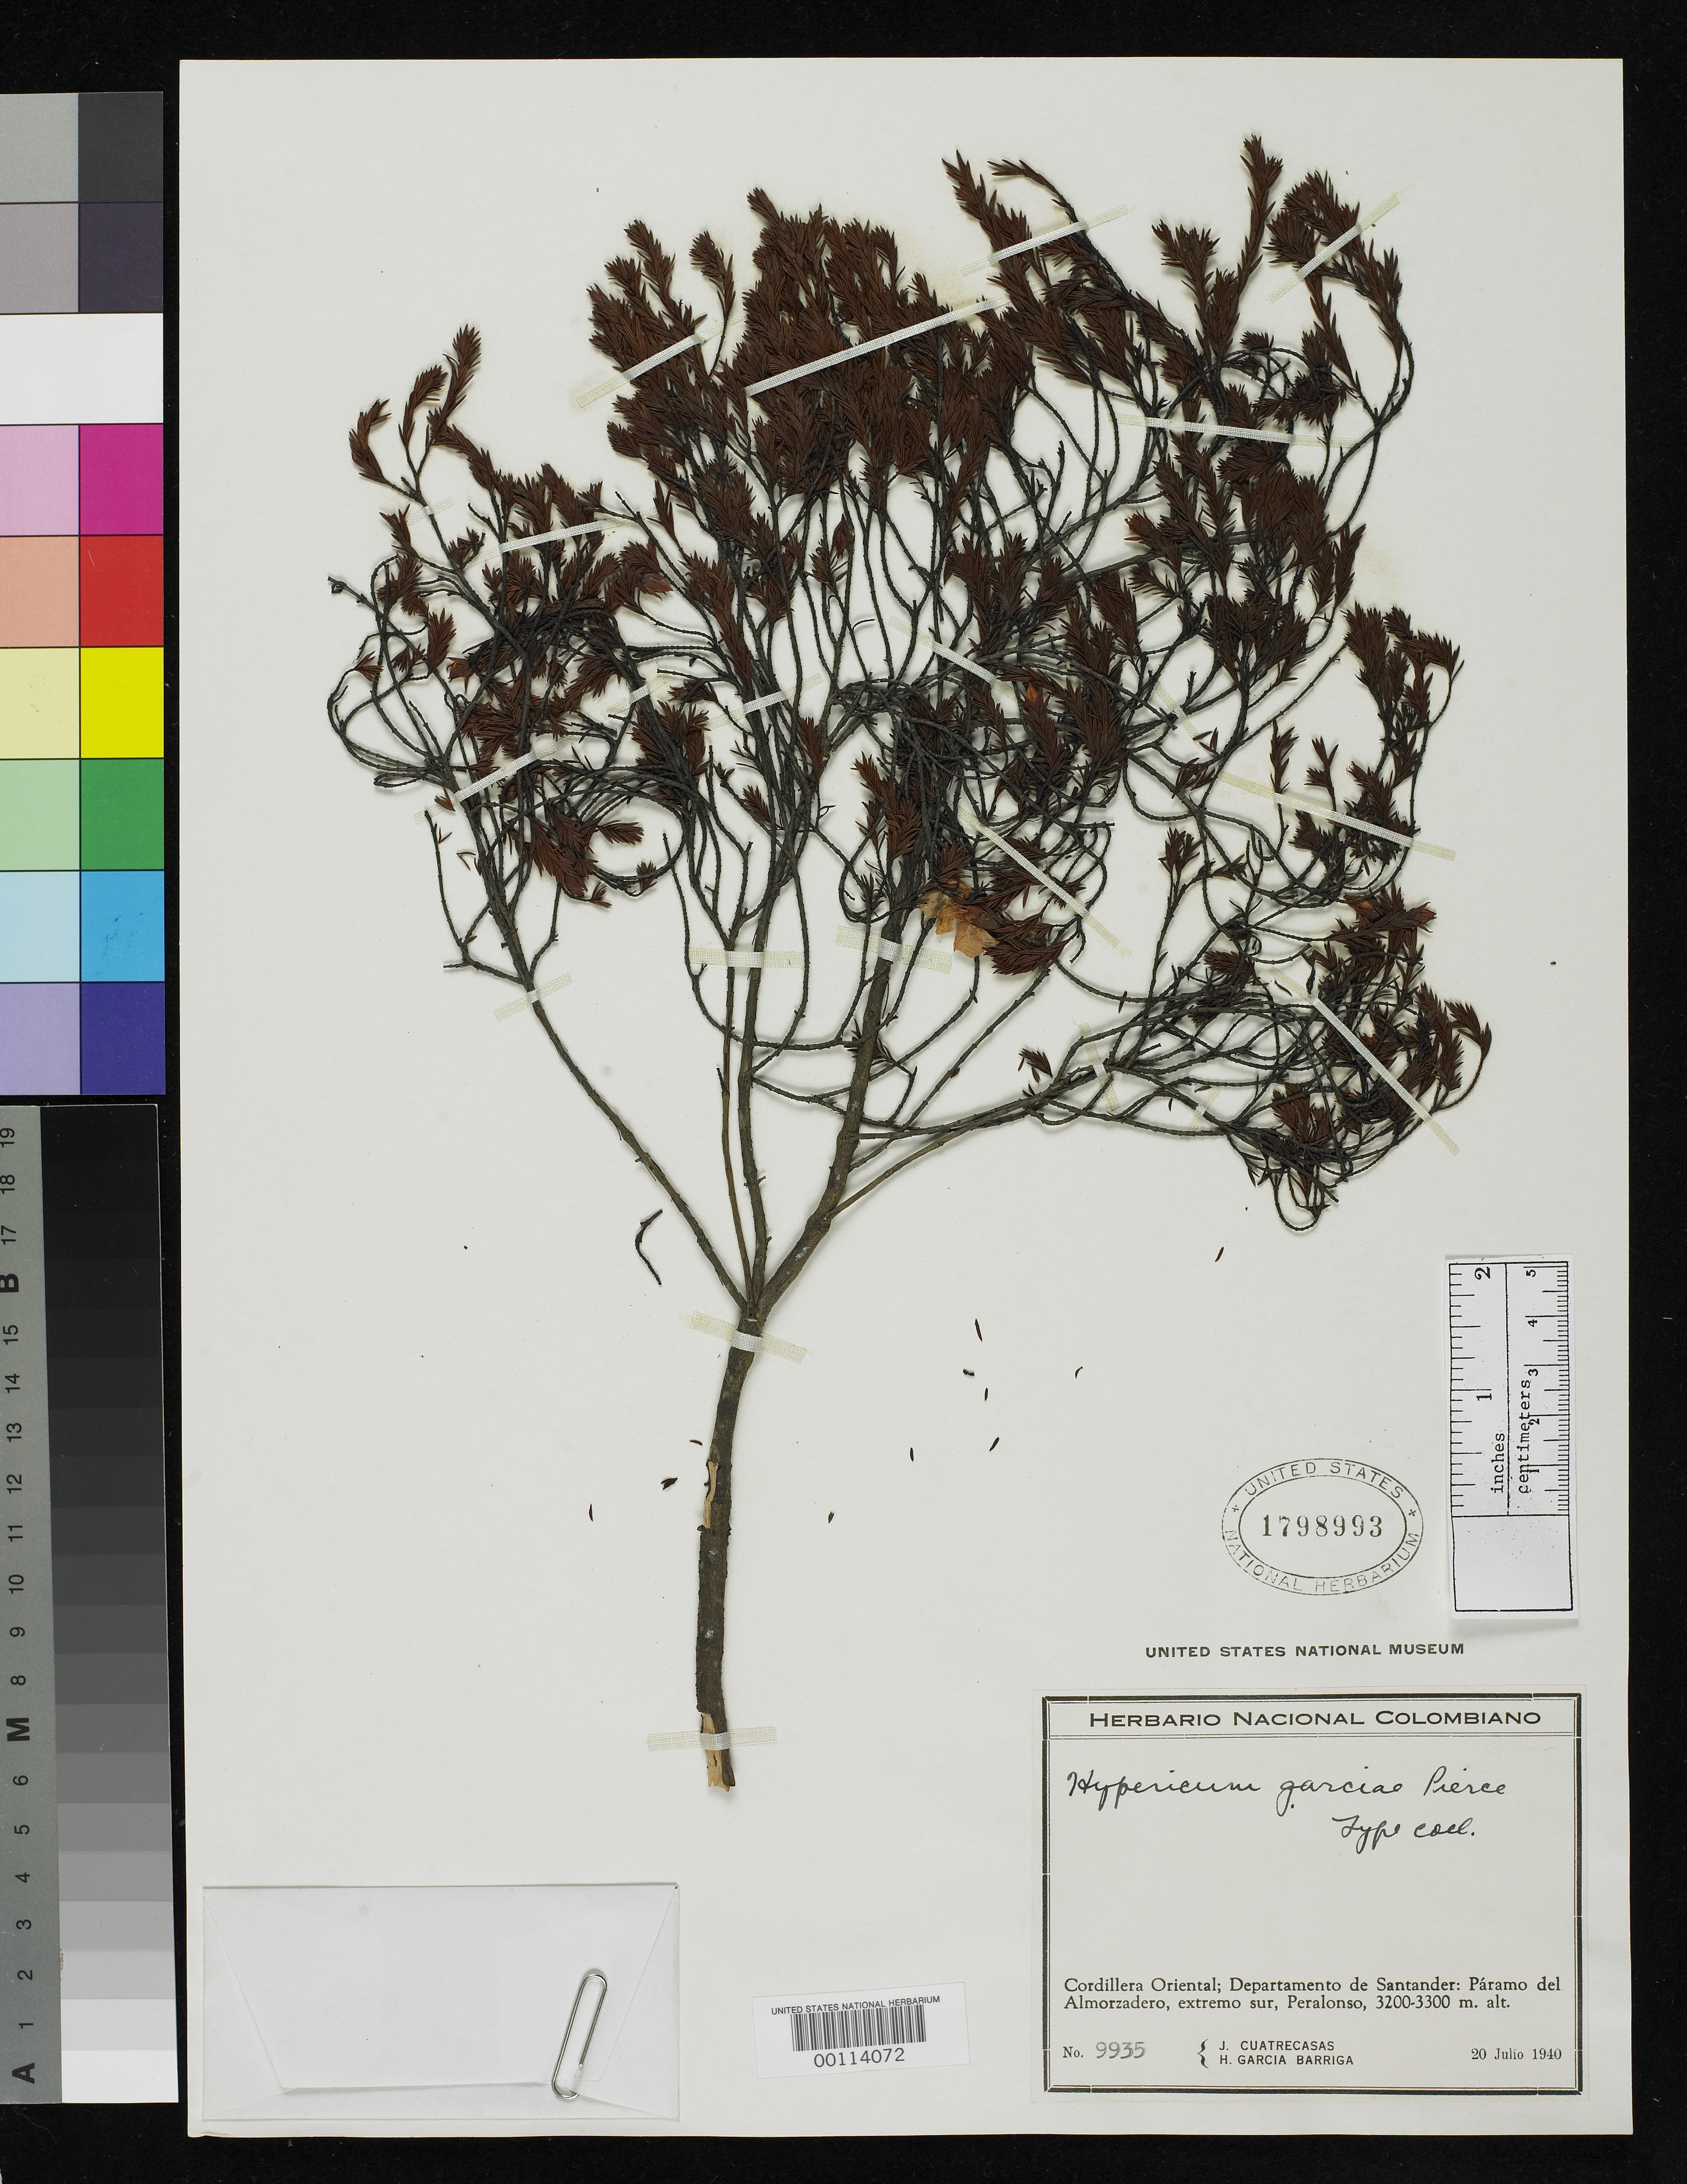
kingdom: Plantae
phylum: Tracheophyta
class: Magnoliopsida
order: Malpighiales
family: Hypericaceae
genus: Hypericum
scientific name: Hypericum garciae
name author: Pierce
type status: Type Collection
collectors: J. Cuatrecasas & H. García Barriga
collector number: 9935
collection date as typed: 20 Jul 1940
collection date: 1940-07-20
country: Colombia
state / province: Santander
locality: Cordillera Oriental, Paramo del Almorzadero, Peralonso.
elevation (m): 3200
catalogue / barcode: US 1798993